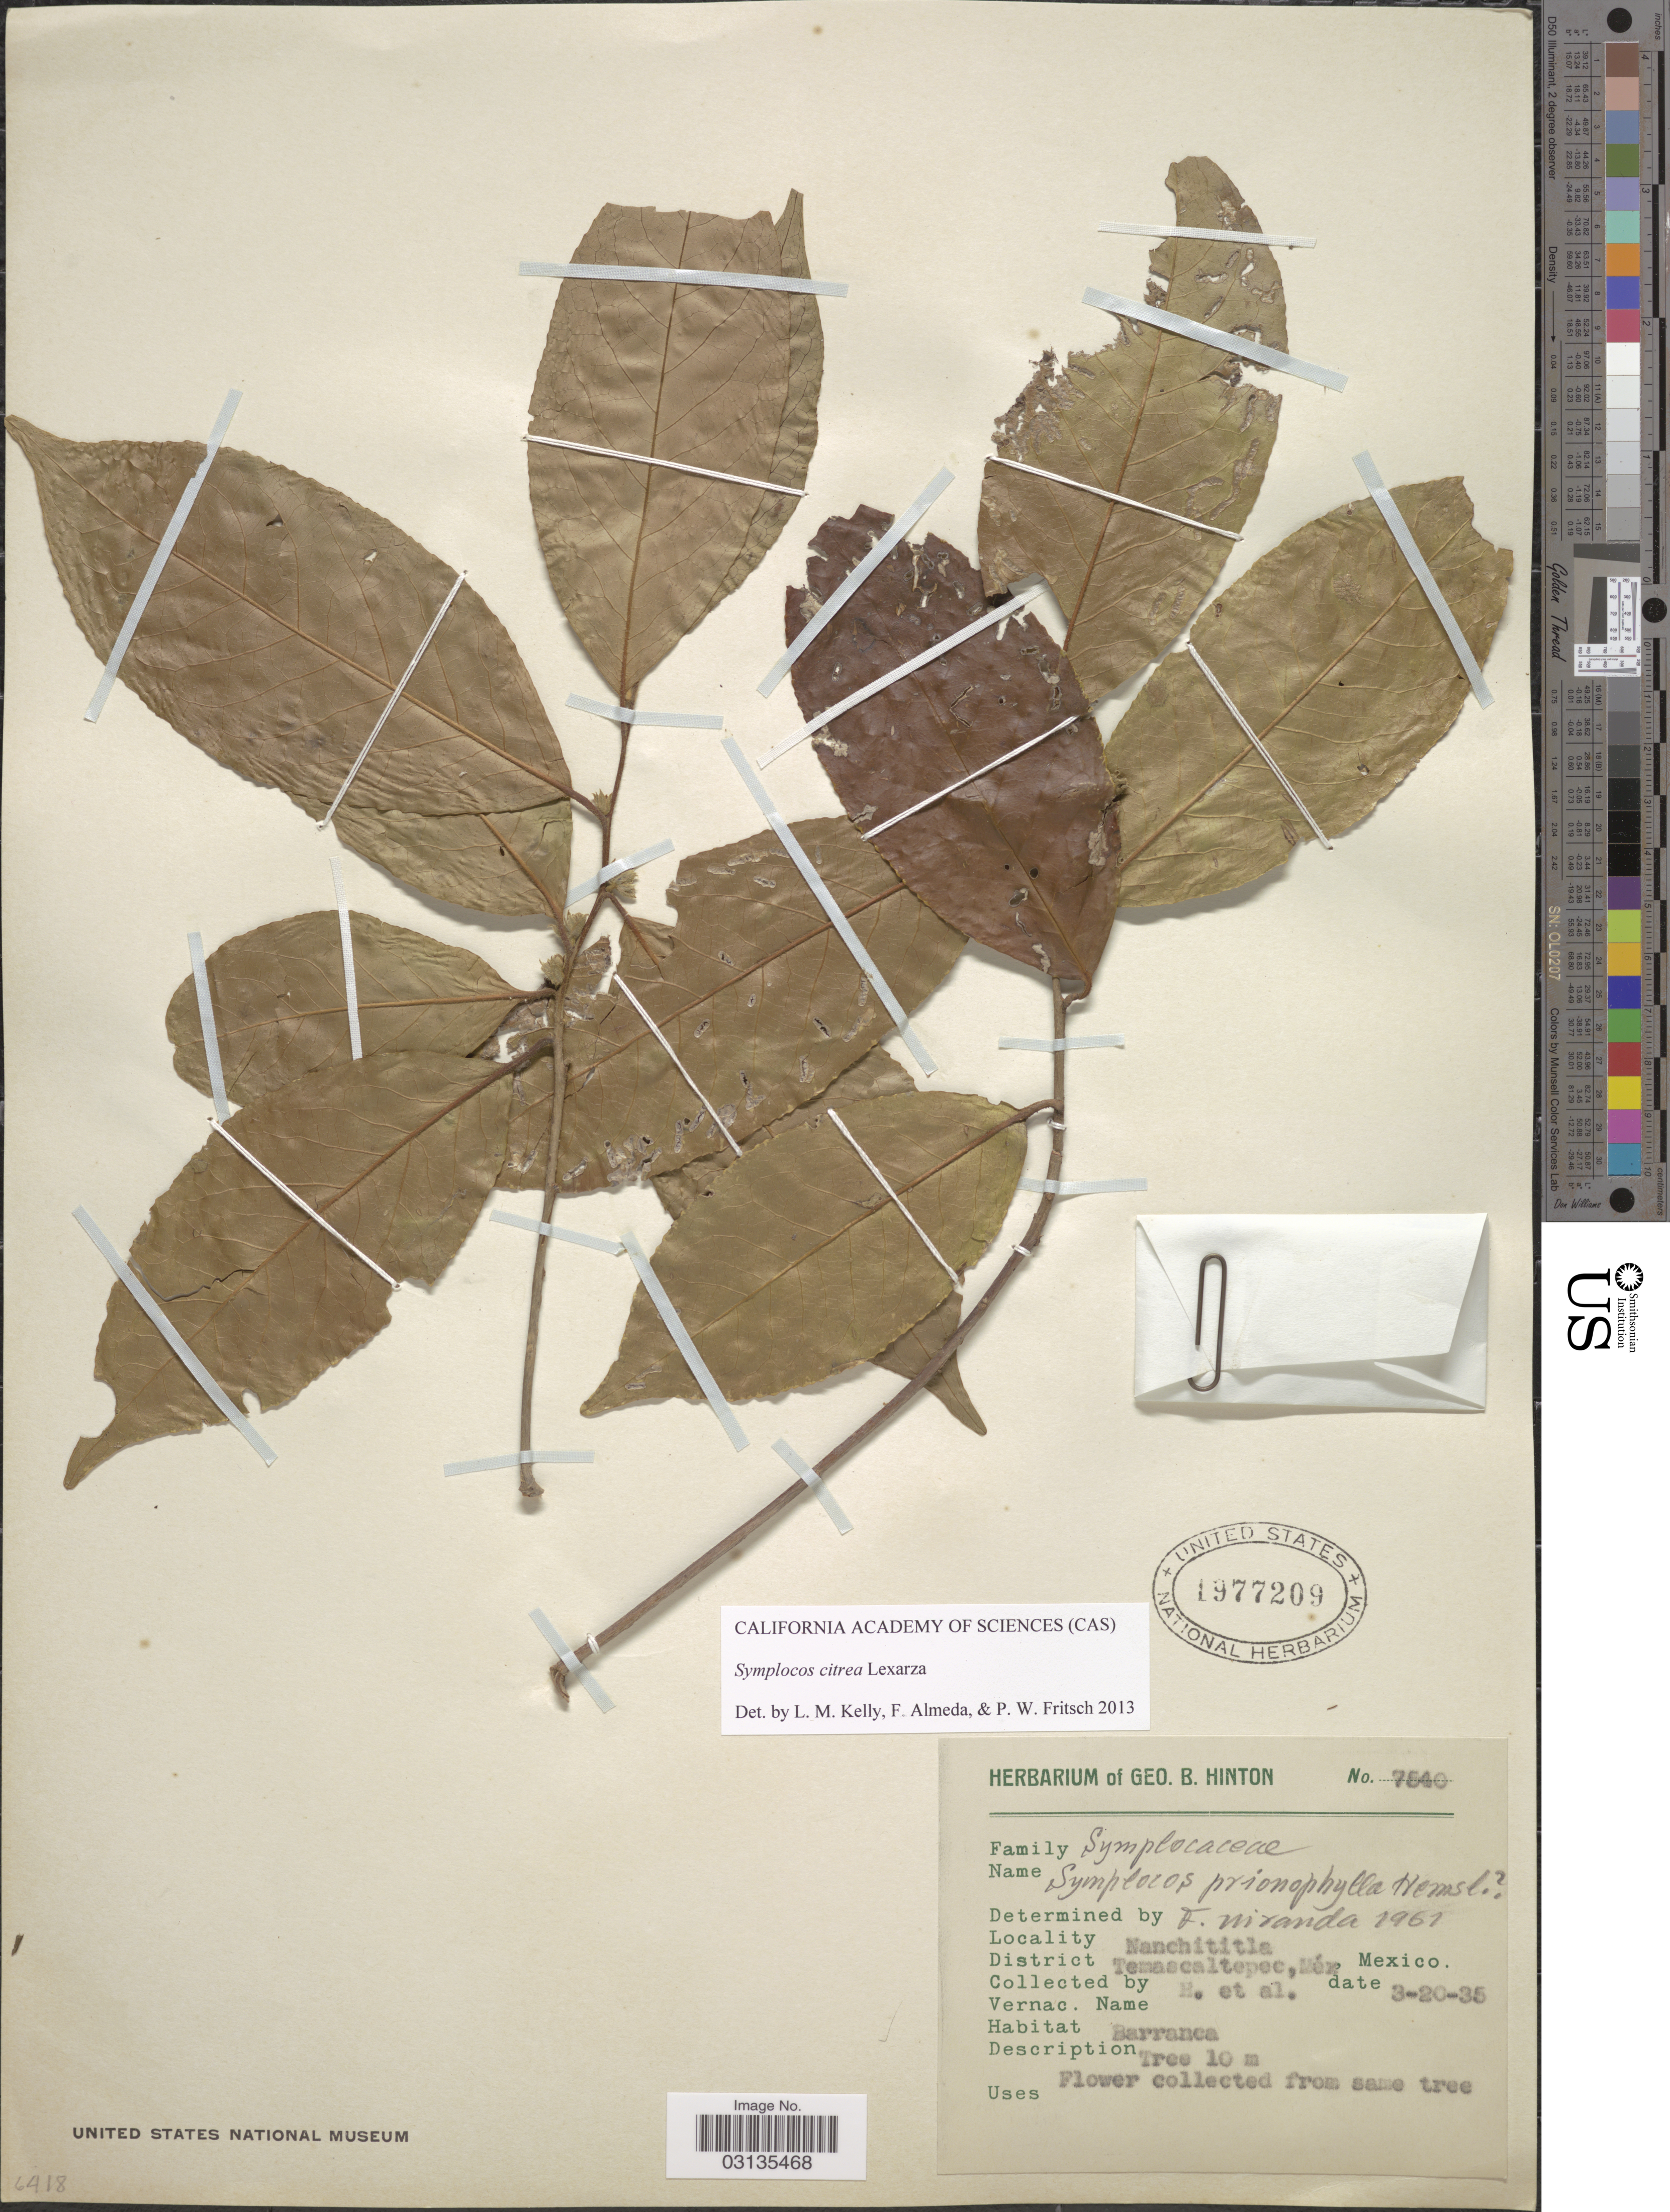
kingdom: Plantae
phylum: Tracheophyta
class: Magnoliopsida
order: Ericales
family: Symplocaceae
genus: Symplocos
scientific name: Symplocos citrea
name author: Lex.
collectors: G. B. Hinton & et al.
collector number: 7640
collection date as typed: Transcribed d/m/y: 20/3/35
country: Mexico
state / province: México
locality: Nanchititla; District Temascaltepec, Méx.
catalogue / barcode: US 1977209